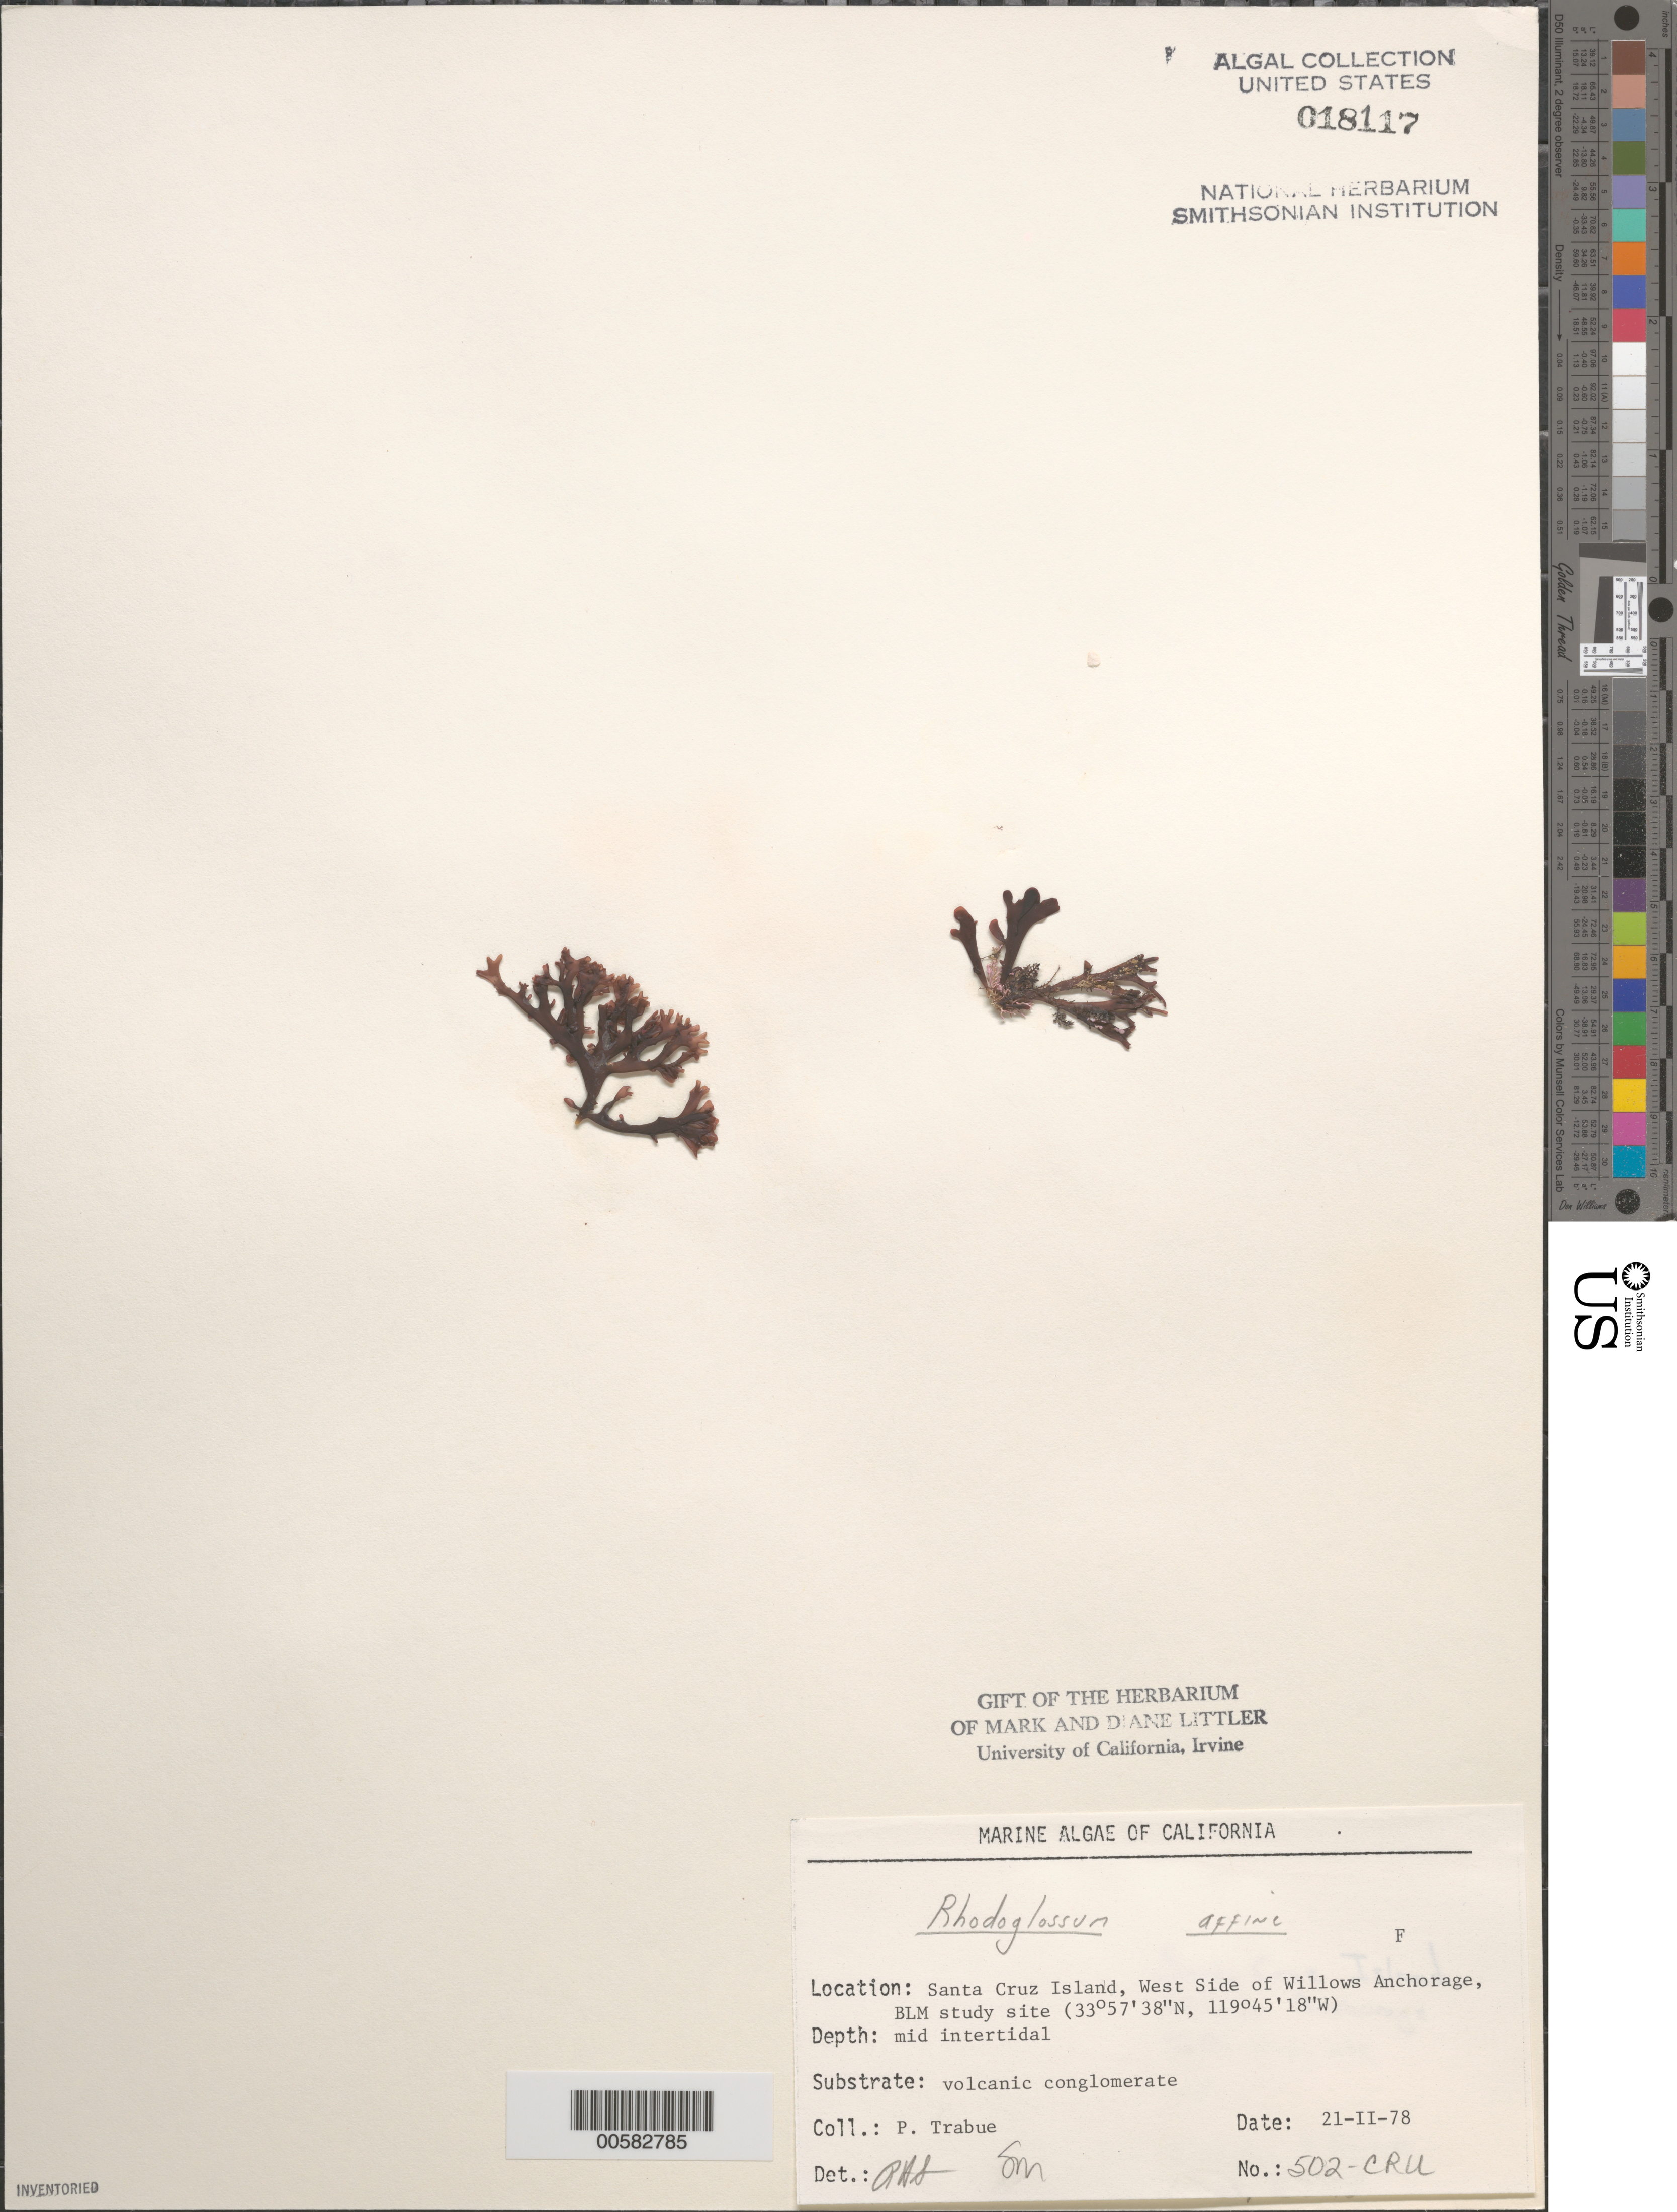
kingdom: Plantae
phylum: Rhodophyta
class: Florideophyceae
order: Gigartinales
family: Gigartinaceae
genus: Mazzaella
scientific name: Mazzaella affinis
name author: (Harvey) Fredericq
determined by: Algae name updating Project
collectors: P. J. Trabue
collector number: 502-cru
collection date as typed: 21 Feb 1978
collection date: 1978-02-21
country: United States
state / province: California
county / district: Santa Barbara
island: Santa Cruz Island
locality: Willows Anchorage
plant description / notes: BLM-SOCALBIGHT Rocky Intertidal Survey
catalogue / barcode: US 18117